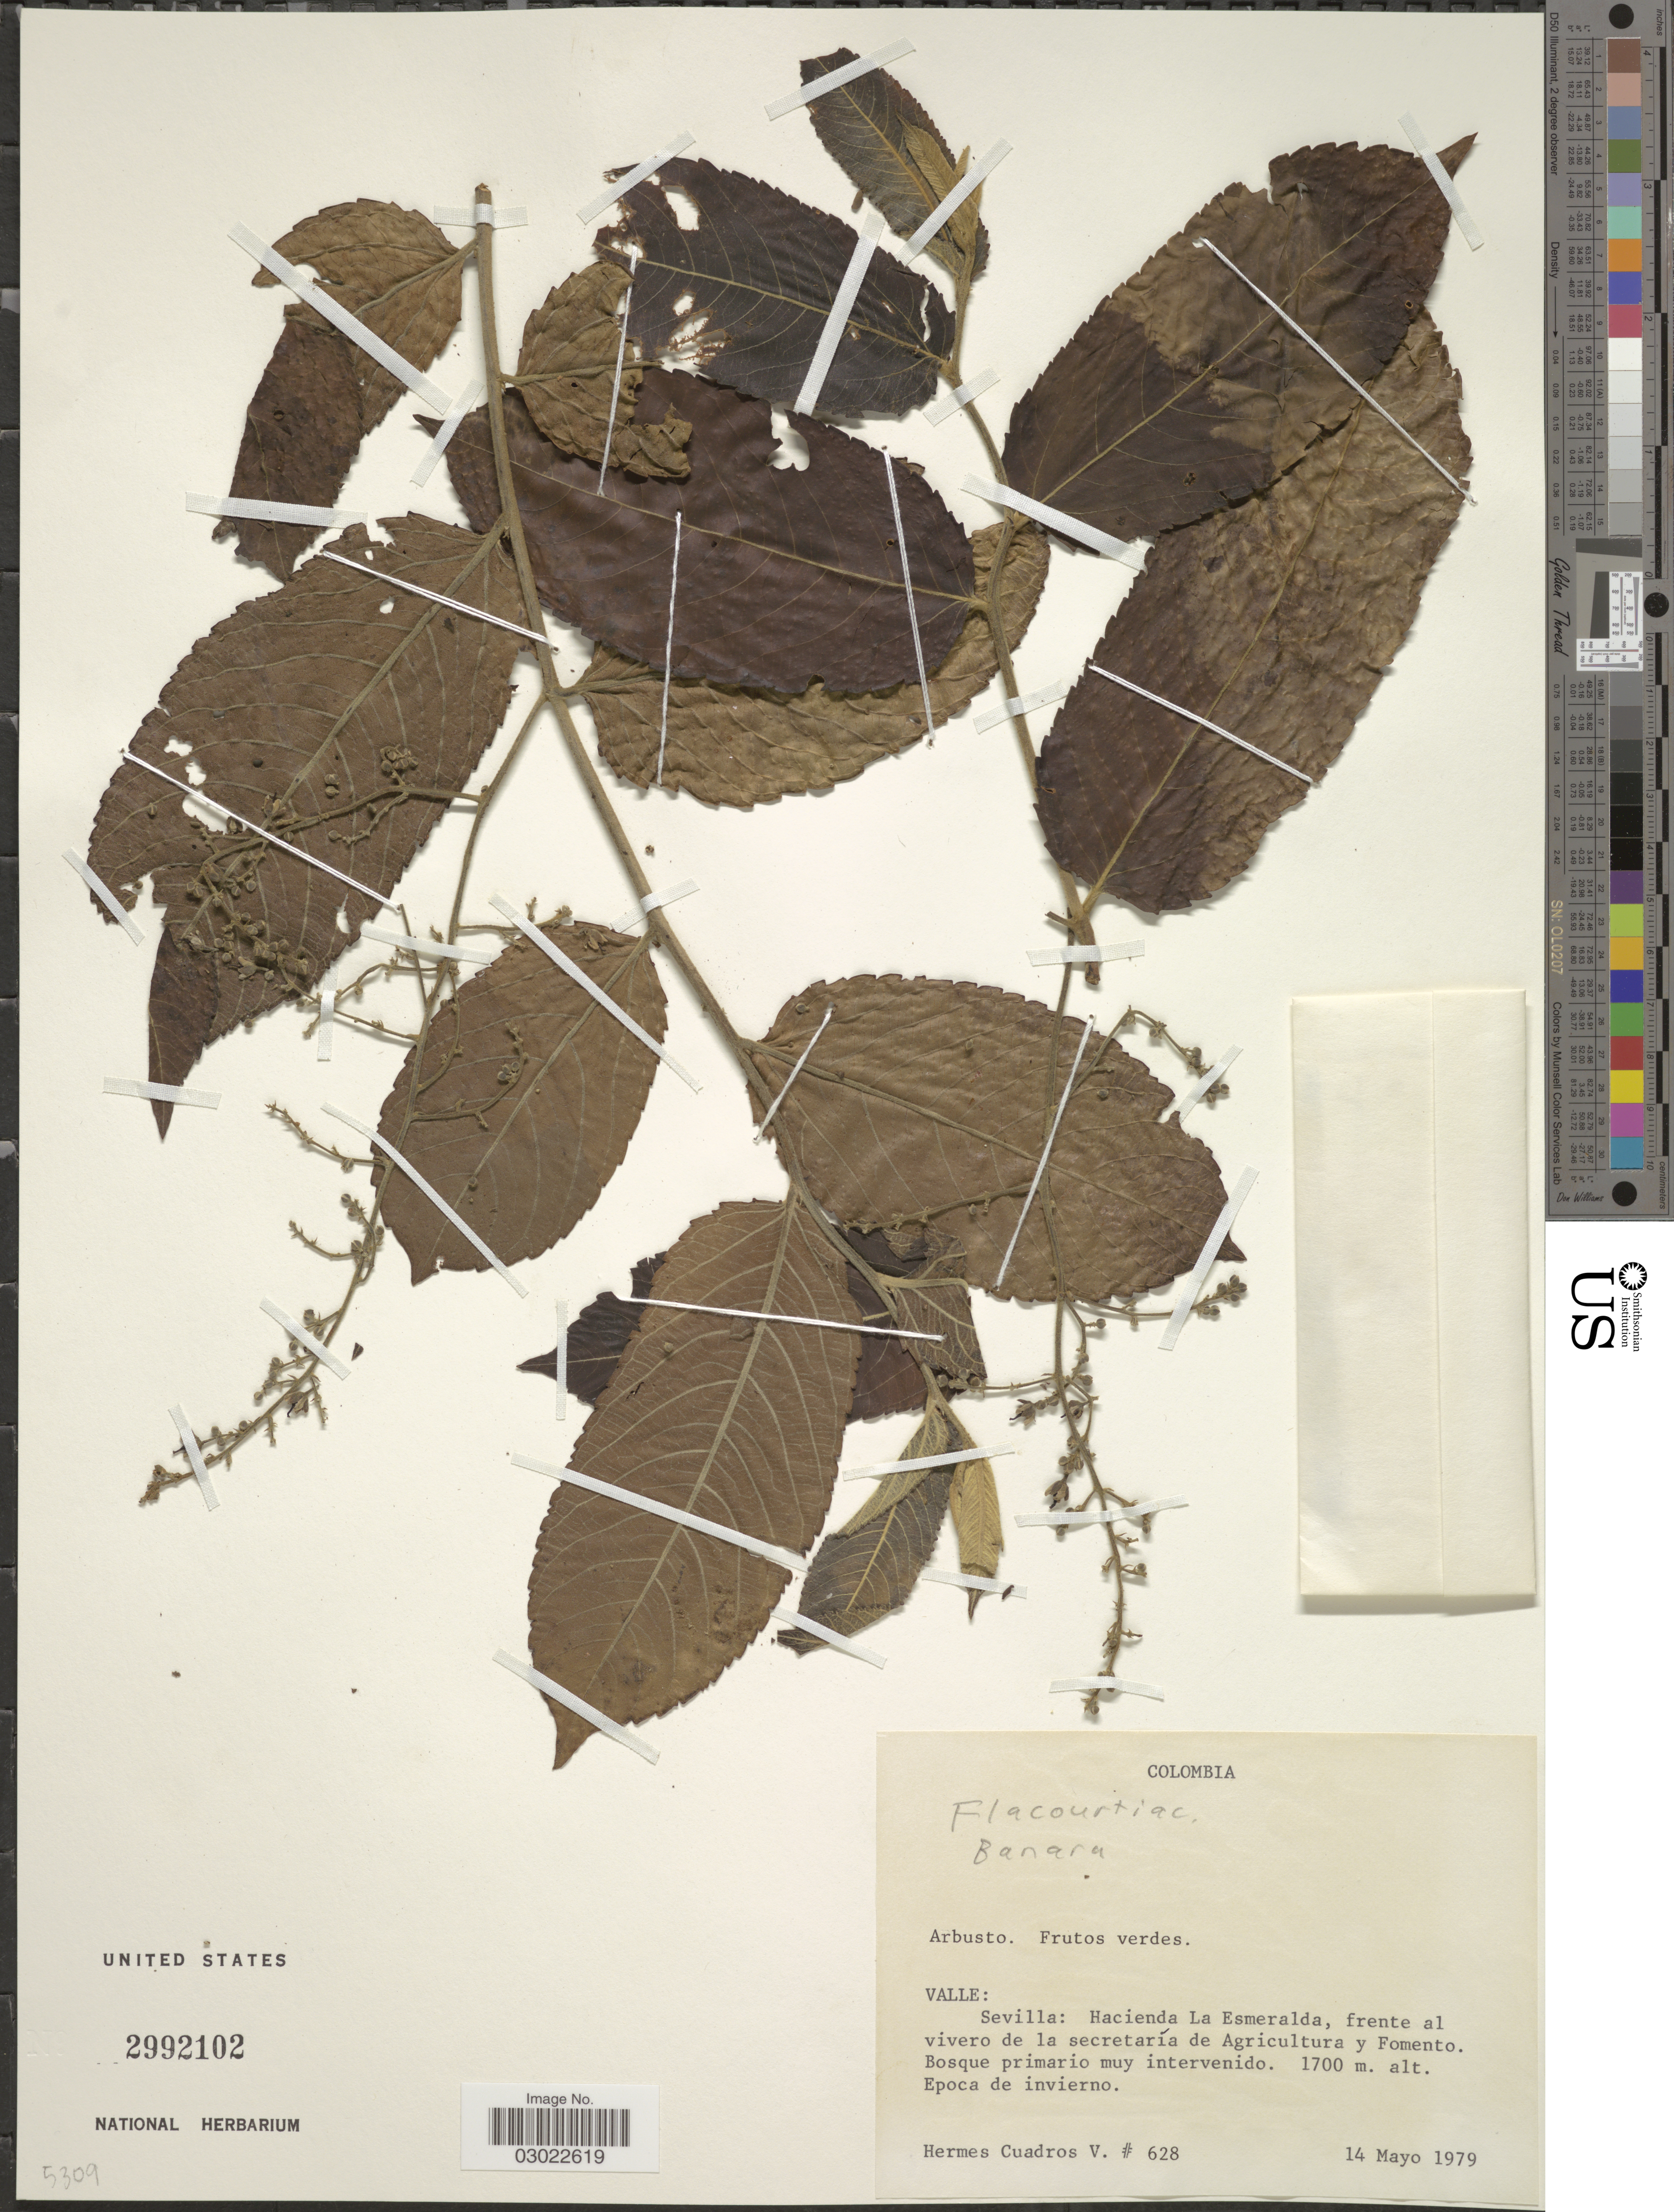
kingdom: Plantae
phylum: Tracheophyta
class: Magnoliopsida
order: Malpighiales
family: Salicaceae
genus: Banara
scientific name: Banara sp.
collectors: H. Cuadros V.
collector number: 628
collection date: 1979-05-14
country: Colombia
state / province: Valle del Cauca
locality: Valle: Sevilla: Hacienda La Esmeralda, frente al vivero de la secretaría de Agricultura y Fomento.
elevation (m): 1700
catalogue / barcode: US 2992102